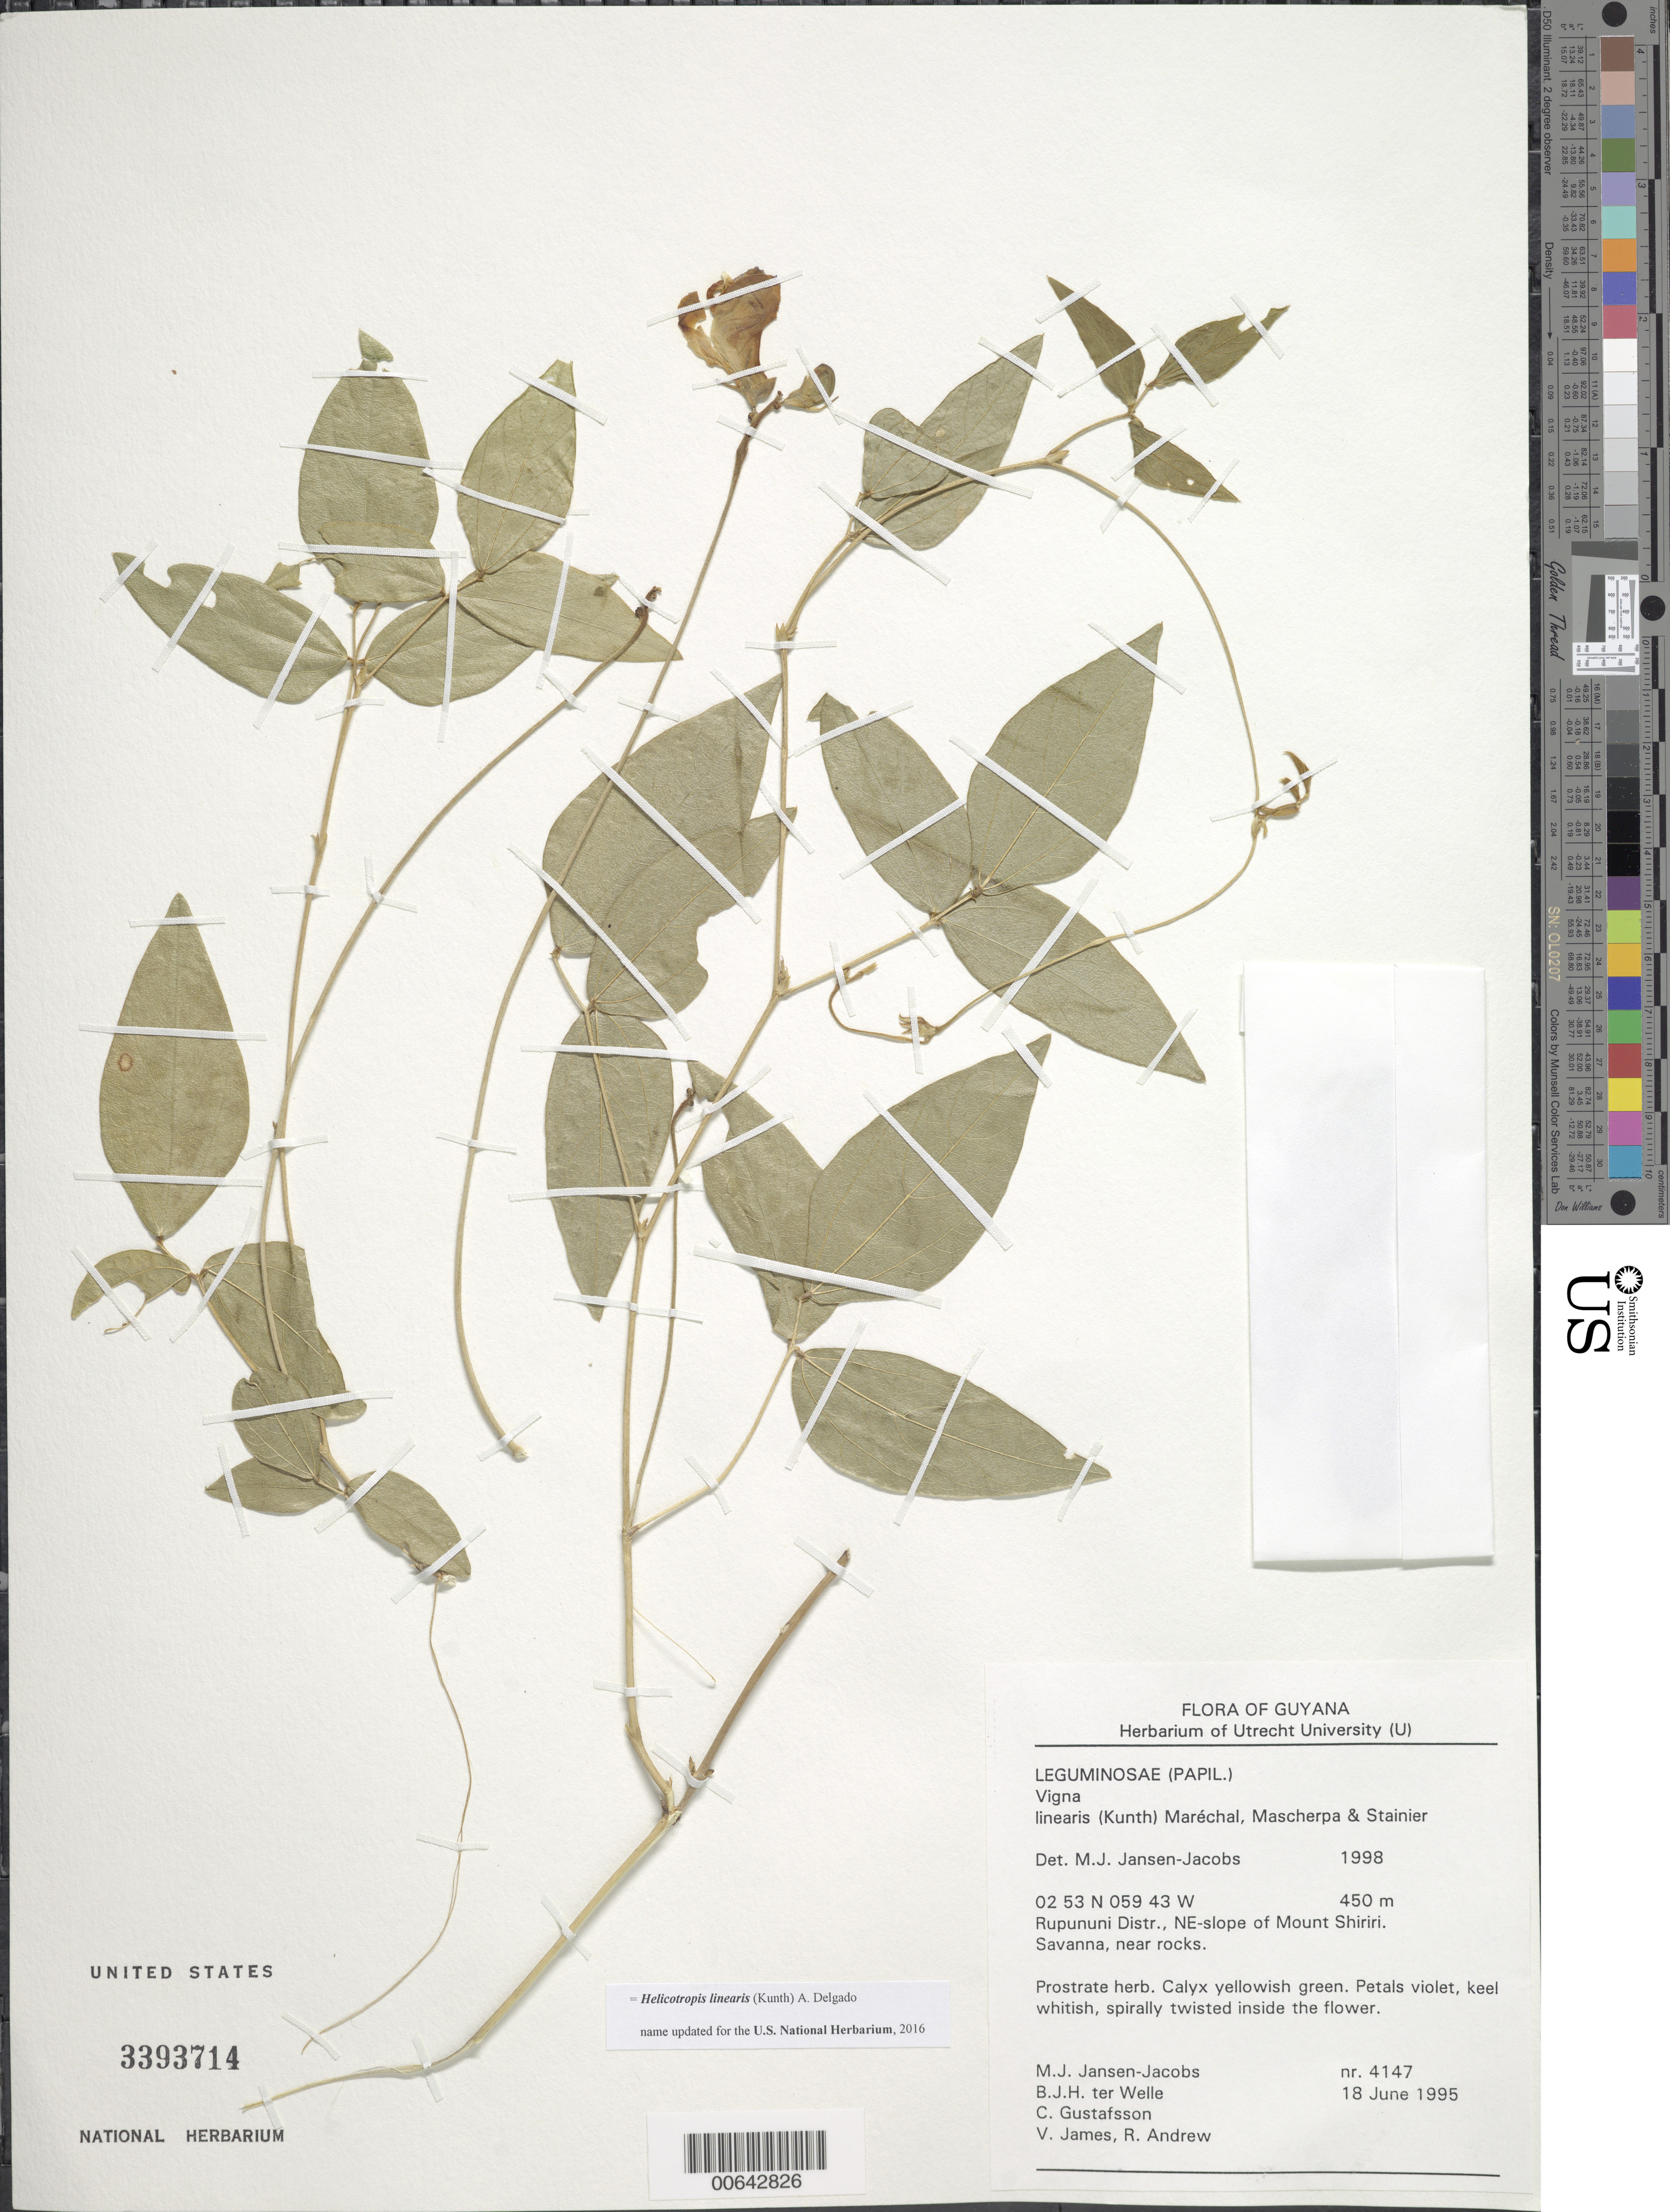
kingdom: Plantae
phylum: Tracheophyta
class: Magnoliopsida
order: Fabales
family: Fabaceae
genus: Helicotropis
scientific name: Helicotropis linearis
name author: (Kunth) A. Delgado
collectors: M. J. Jansen-Jacobs, B. Welle, C. G. Gustafsson, V. James & R. Andrew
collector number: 4147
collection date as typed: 18-Jun-95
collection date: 1995-06-18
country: Guyana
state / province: U. Takutu-U. Essequibo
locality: Mount Shiriri, NE slope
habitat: Savanna near rocks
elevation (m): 450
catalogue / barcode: US 3393714